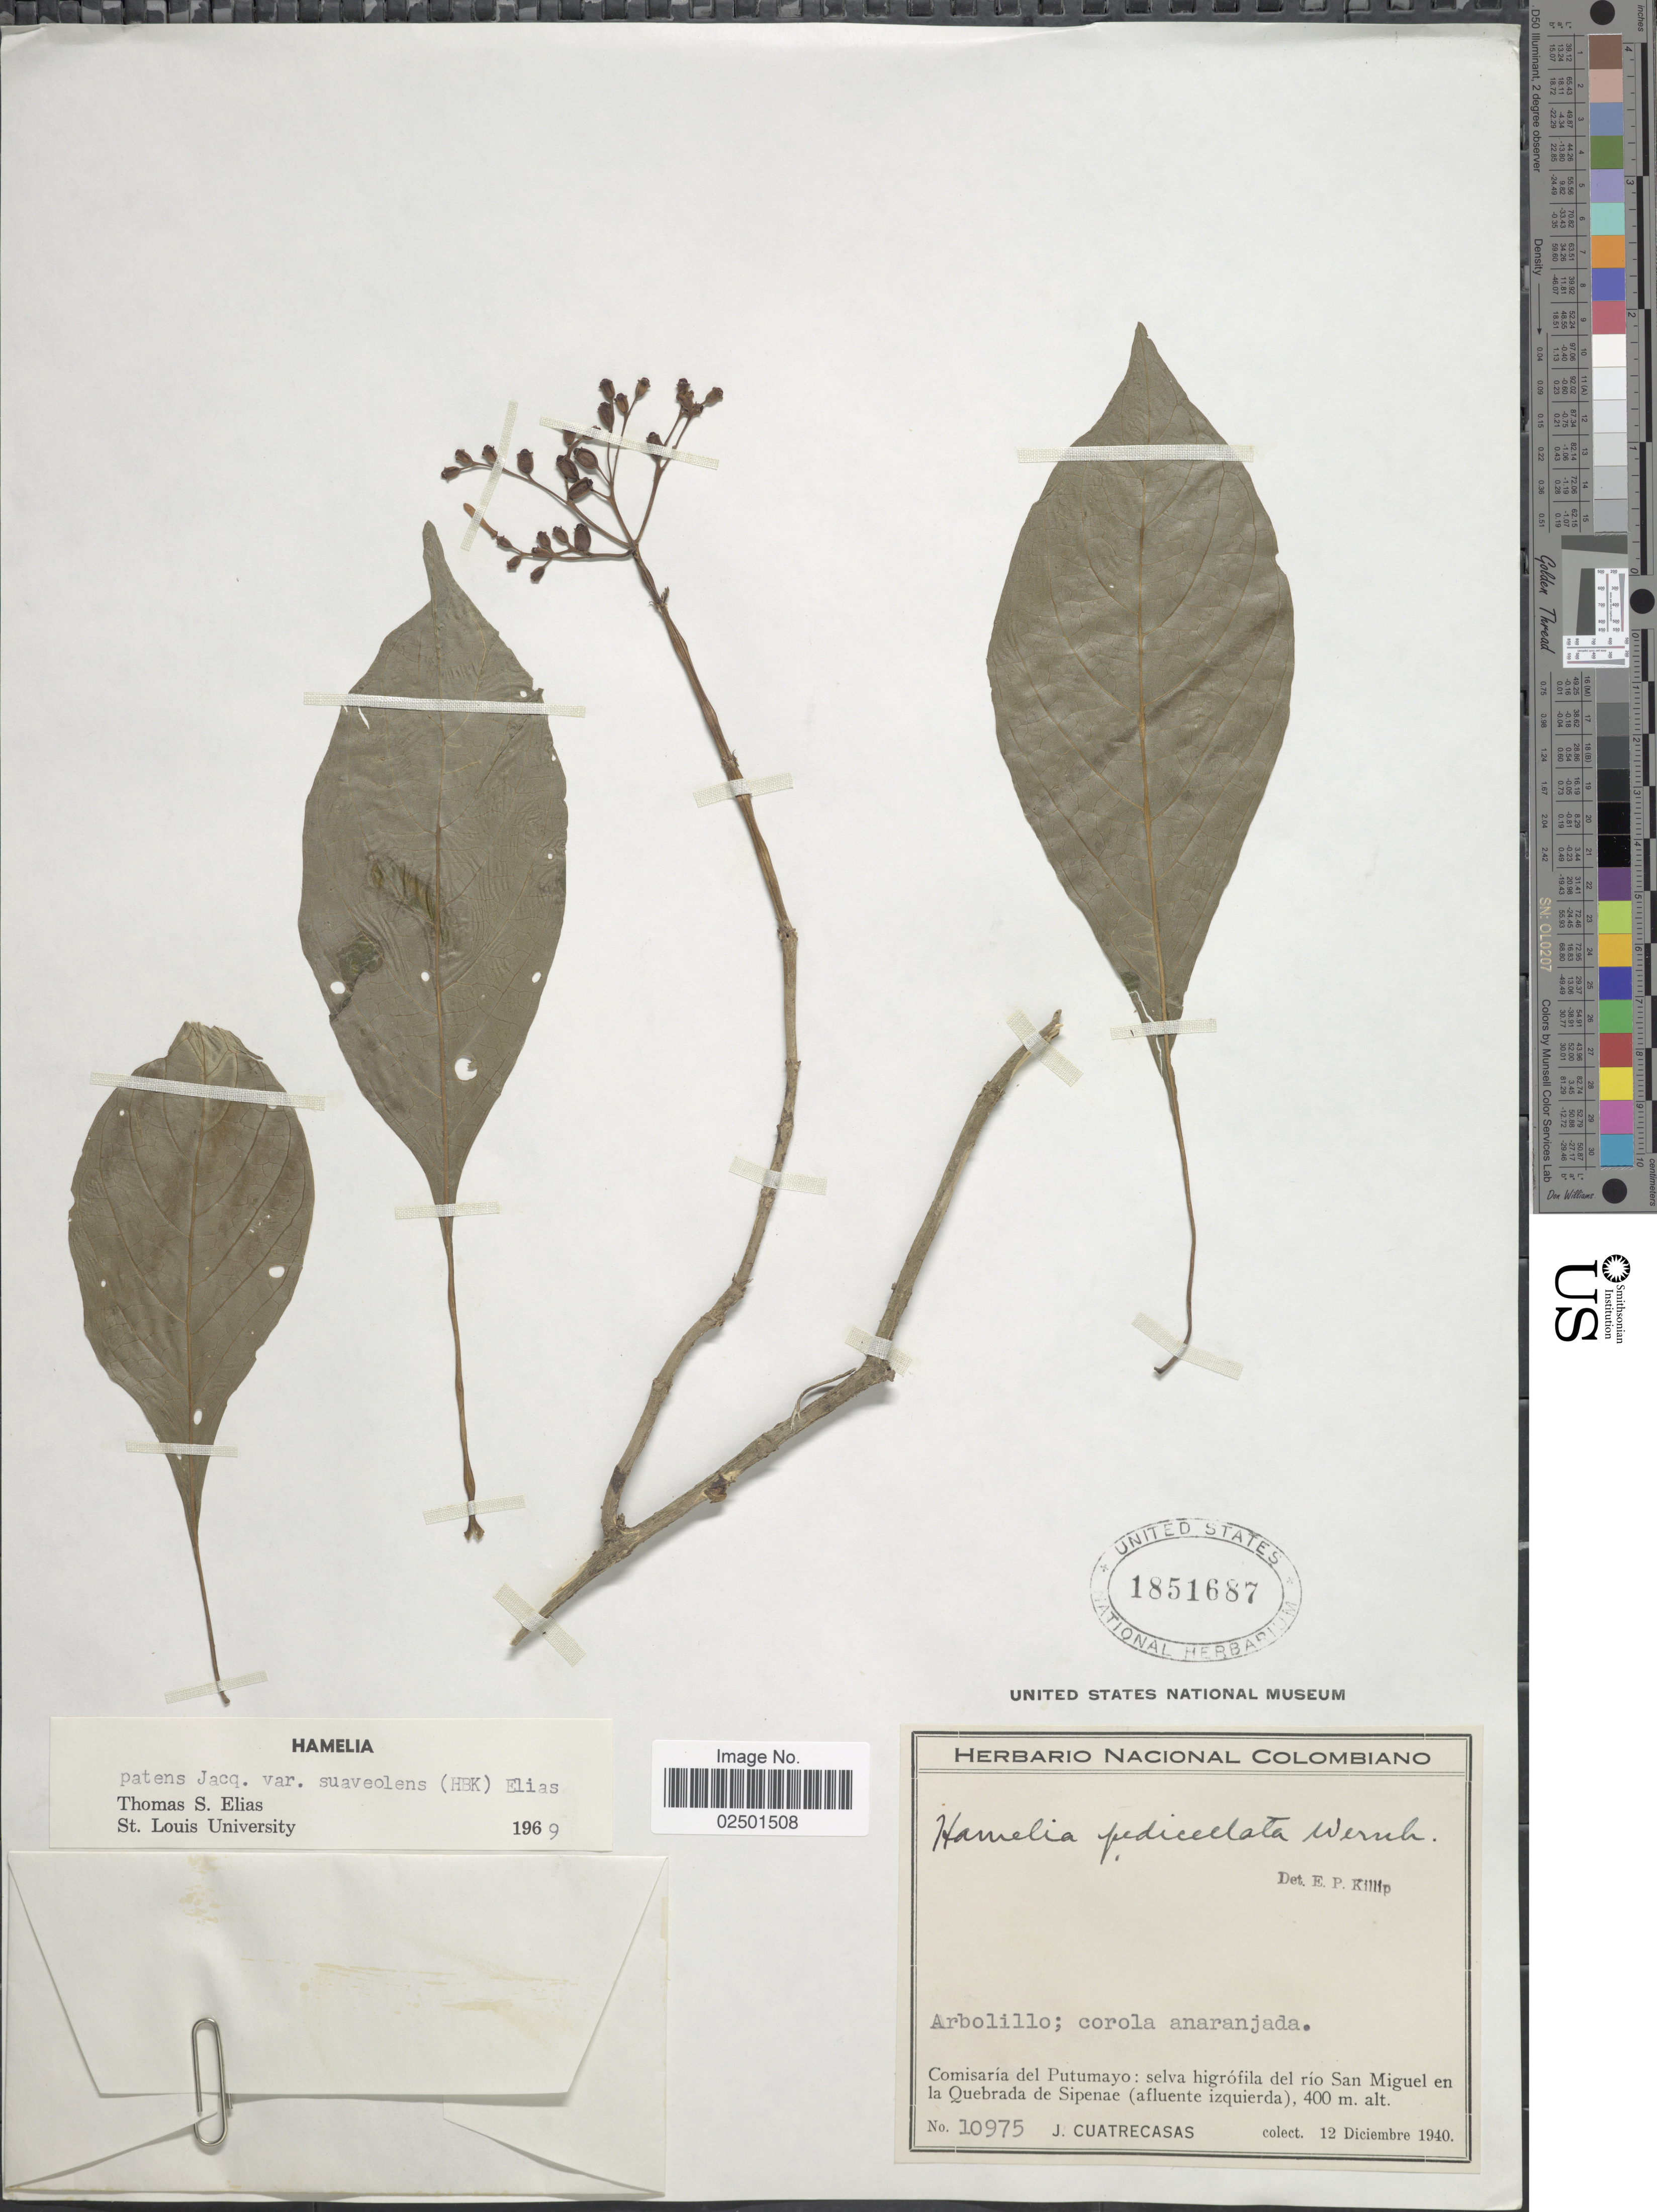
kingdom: Plantae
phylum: Tracheophyta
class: Magnoliopsida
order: Gentianales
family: Rubiaceae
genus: Hamelia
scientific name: Hamelia patens var. glabra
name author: Oerst.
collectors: J. Cuatrecasas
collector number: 10975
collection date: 1940-12-12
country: Colombia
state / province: Putumayo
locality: Comisaria del Putumayo: selva higrofila del rio San Miguel en la Quebrada de Sipenae(aflluente izquierda).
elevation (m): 400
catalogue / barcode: US 1851687